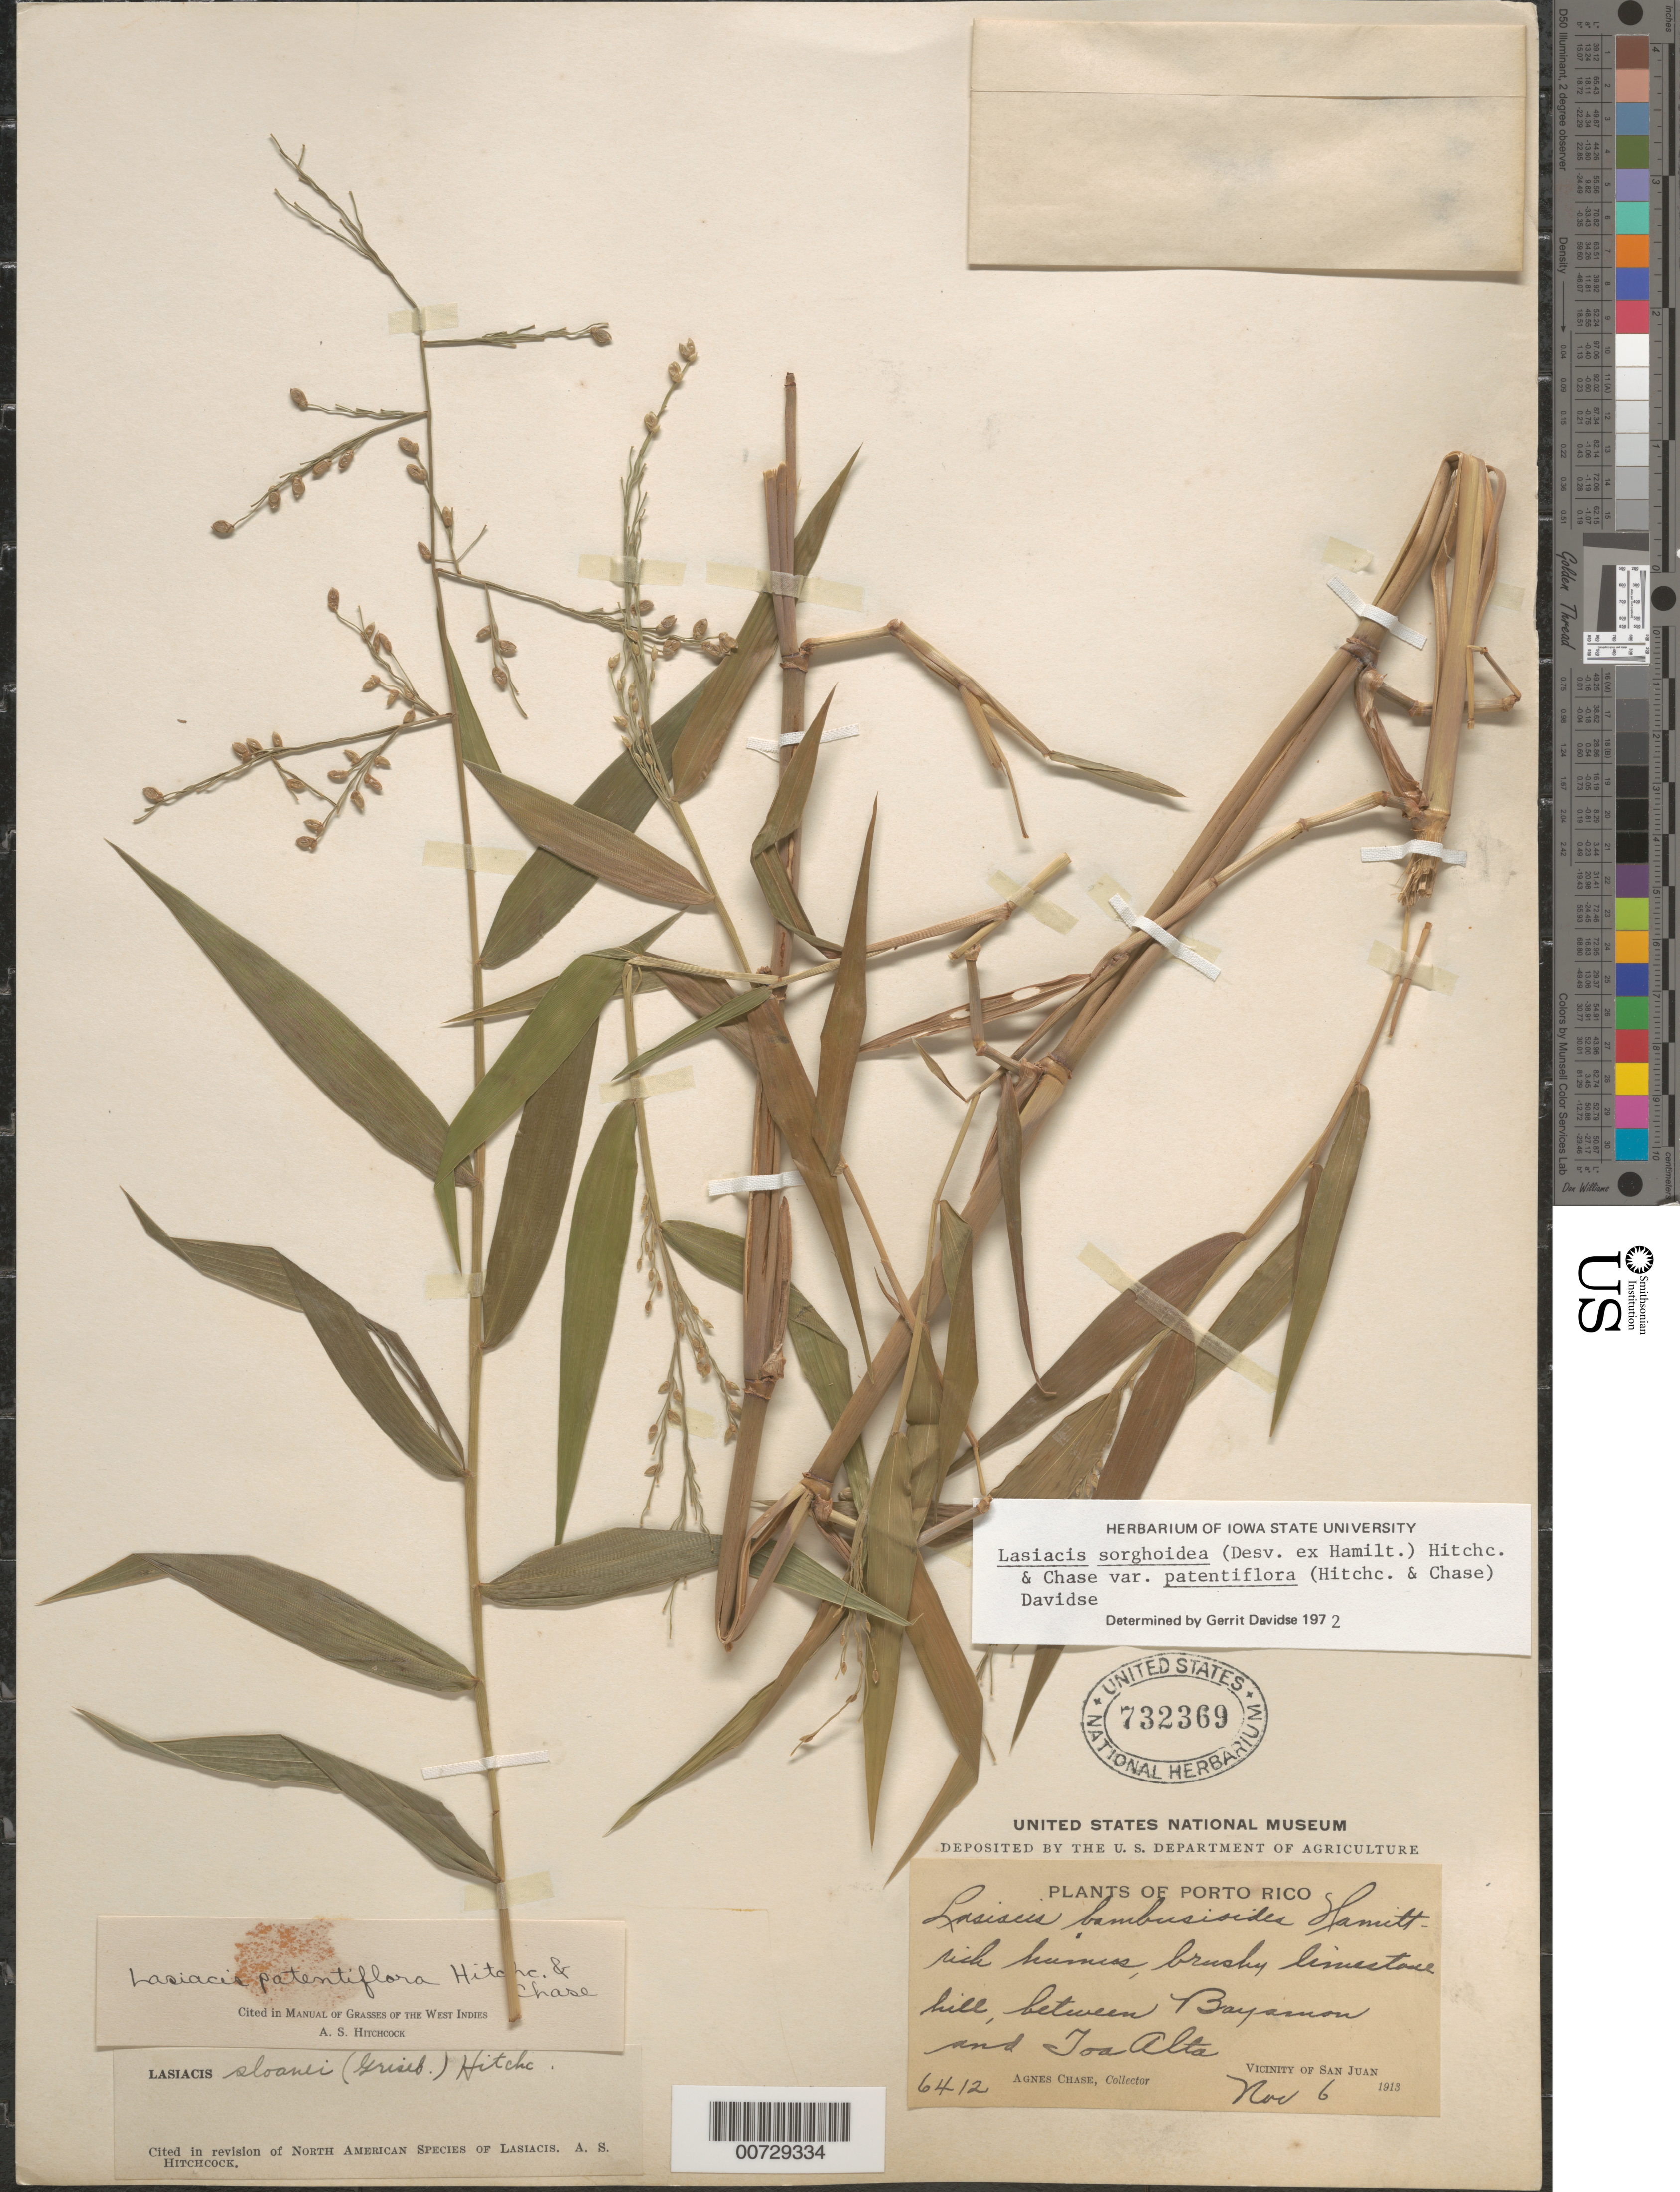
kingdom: Plantae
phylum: Tracheophyta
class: Liliopsida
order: Poales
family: Poaceae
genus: Lasiacis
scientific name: Lasiacis sorghoidea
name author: (Desv. ex Ham.) Hitchc. & Chase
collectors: A. Chase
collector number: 6412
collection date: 1913-11-06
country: Puerto Rico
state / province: San Juan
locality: Brushy limestone hill, between Bayamon and Joa Alta. Vicinity of San Juan.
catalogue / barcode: US 732369